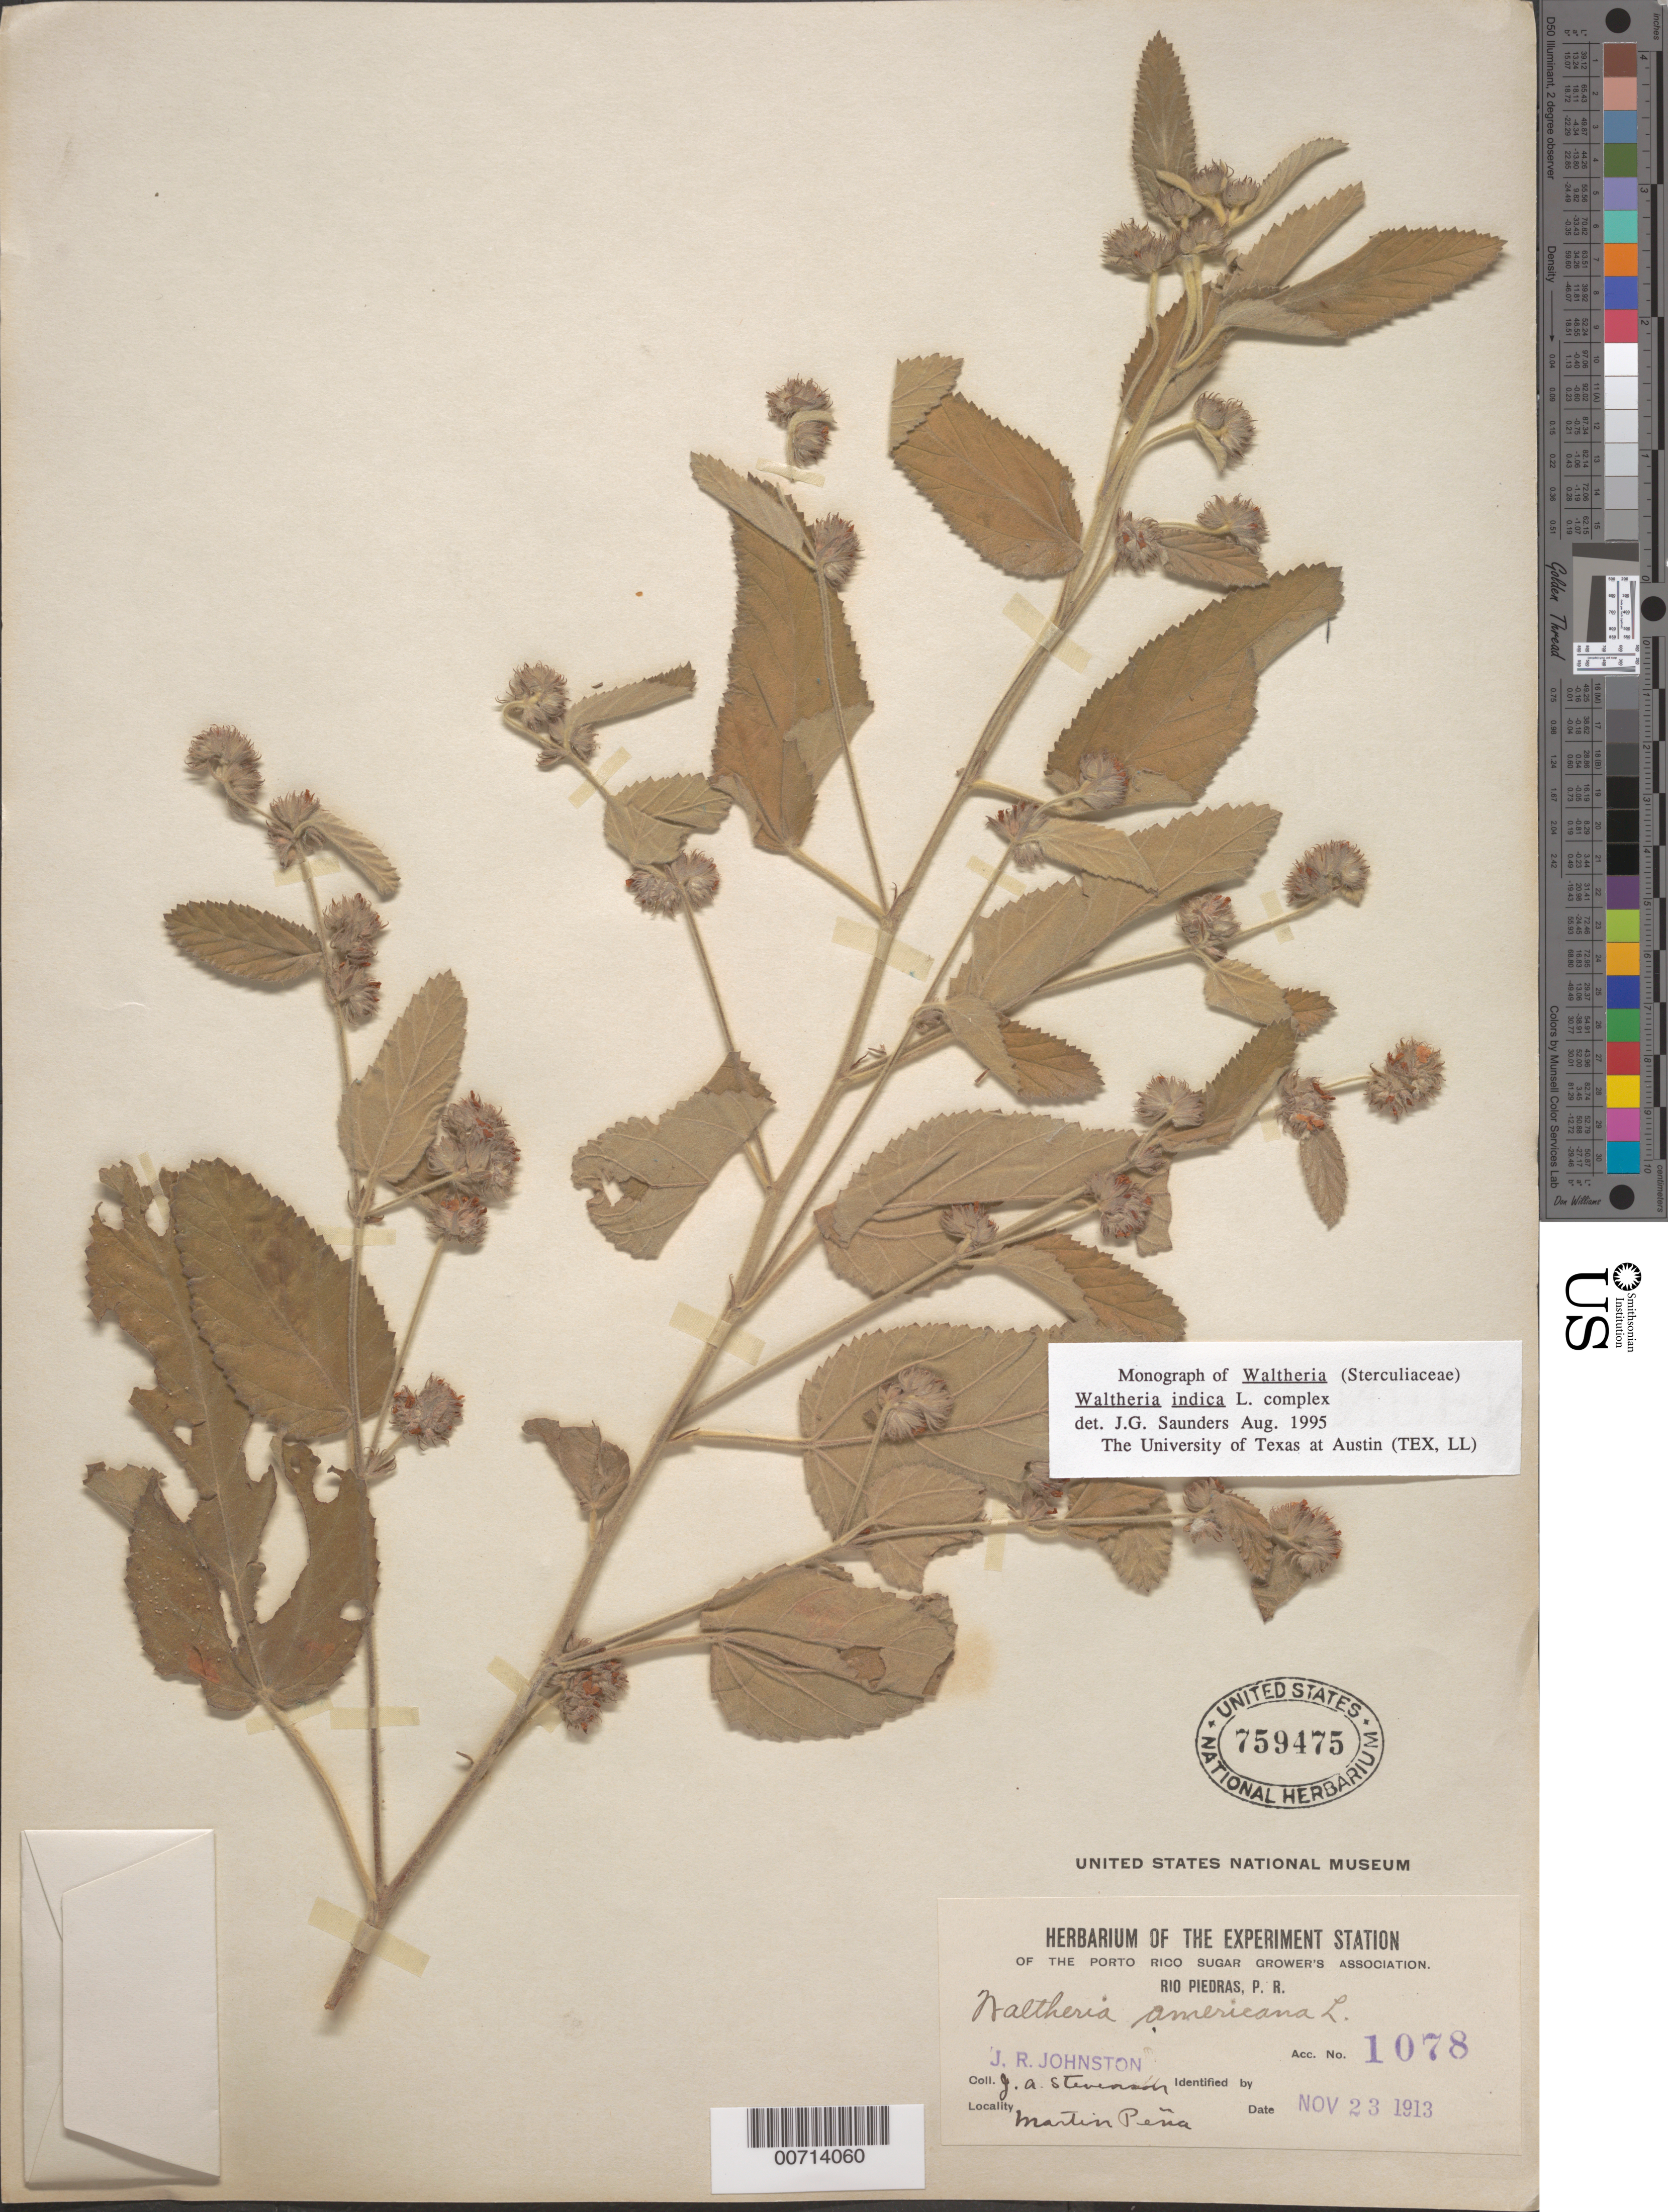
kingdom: Plantae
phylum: Tracheophyta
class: Magnoliopsida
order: Malvales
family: Malvaceae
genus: Waltheria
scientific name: Waltheria indica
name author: L.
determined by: Saunders, J. G.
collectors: J. Johnston & J. A. Stevenson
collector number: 1078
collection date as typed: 23 Nov 1913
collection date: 1913-11-23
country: Puerto Rico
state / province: San Juan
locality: Martín Peña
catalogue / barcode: US 759475